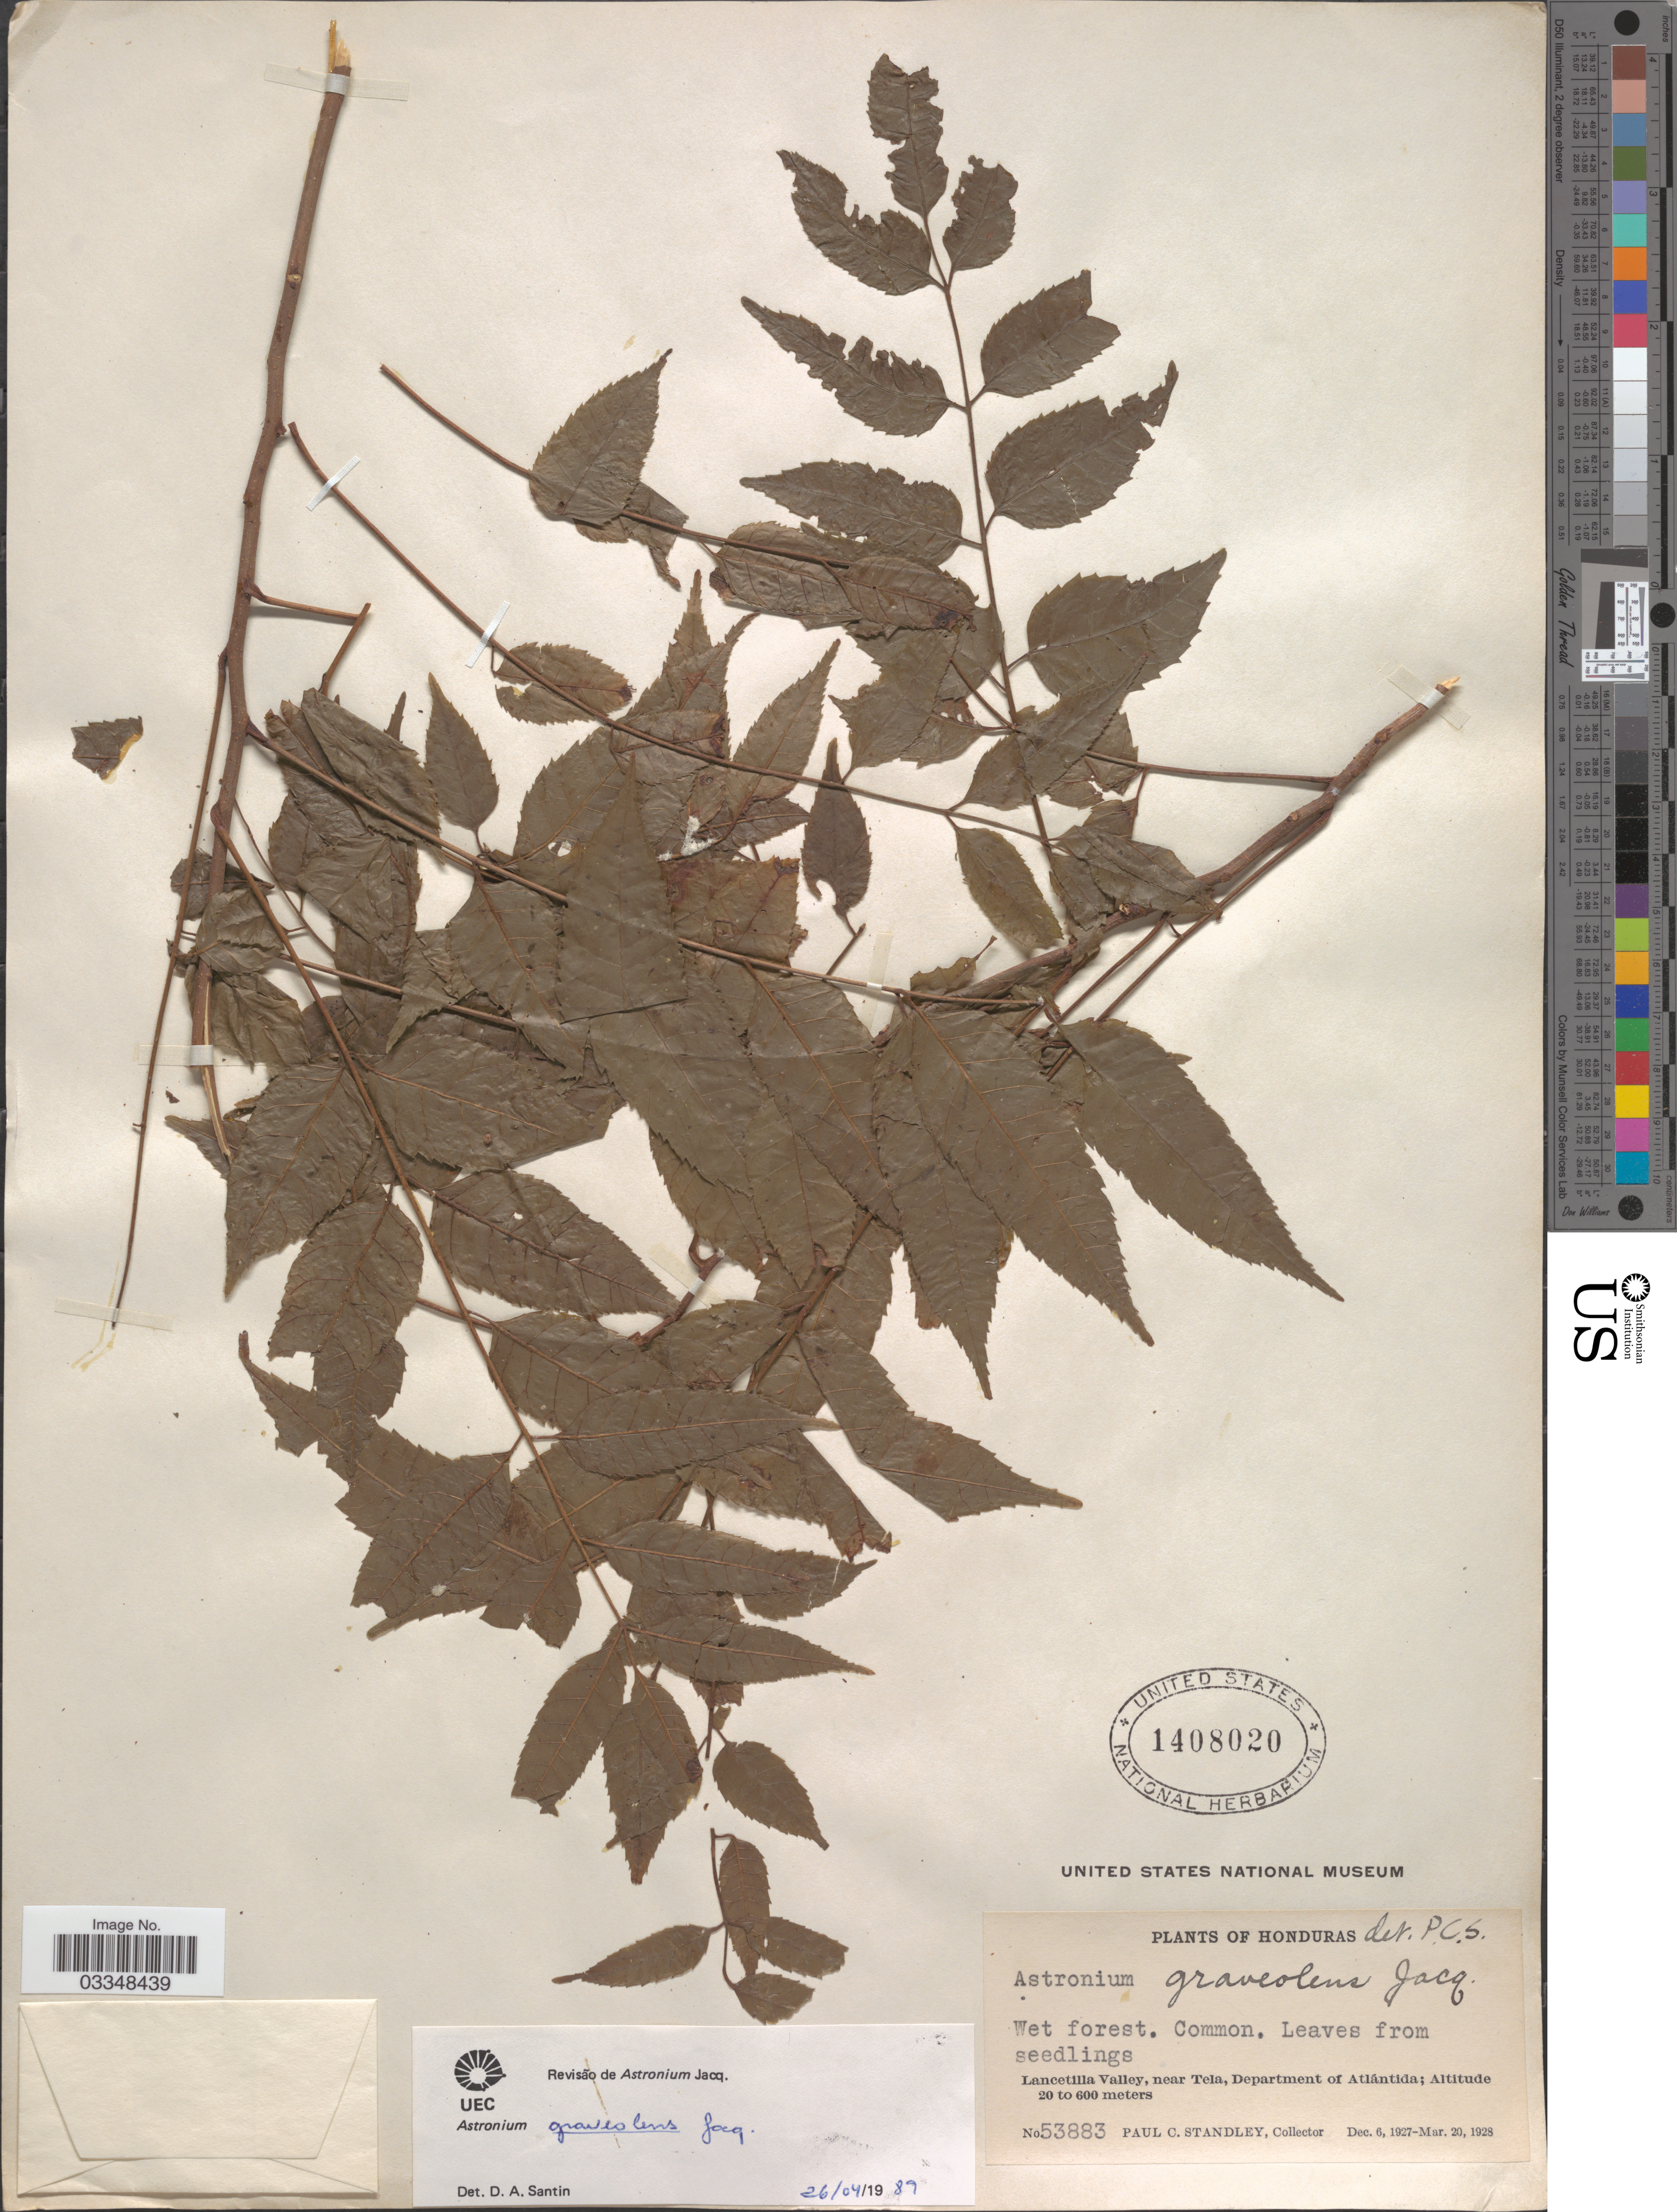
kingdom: Plantae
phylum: Tracheophyta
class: Magnoliopsida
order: Sapindales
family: Anacardiaceae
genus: Astronium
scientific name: Astronium graveolens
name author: Jacq.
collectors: P. C. Standley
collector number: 53883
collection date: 1927-12-06/1928-03-20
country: Honduras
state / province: Atlántida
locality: Lancetilla Valley, near Tela, Department of Atlántida.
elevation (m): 20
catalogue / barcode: US 1408020